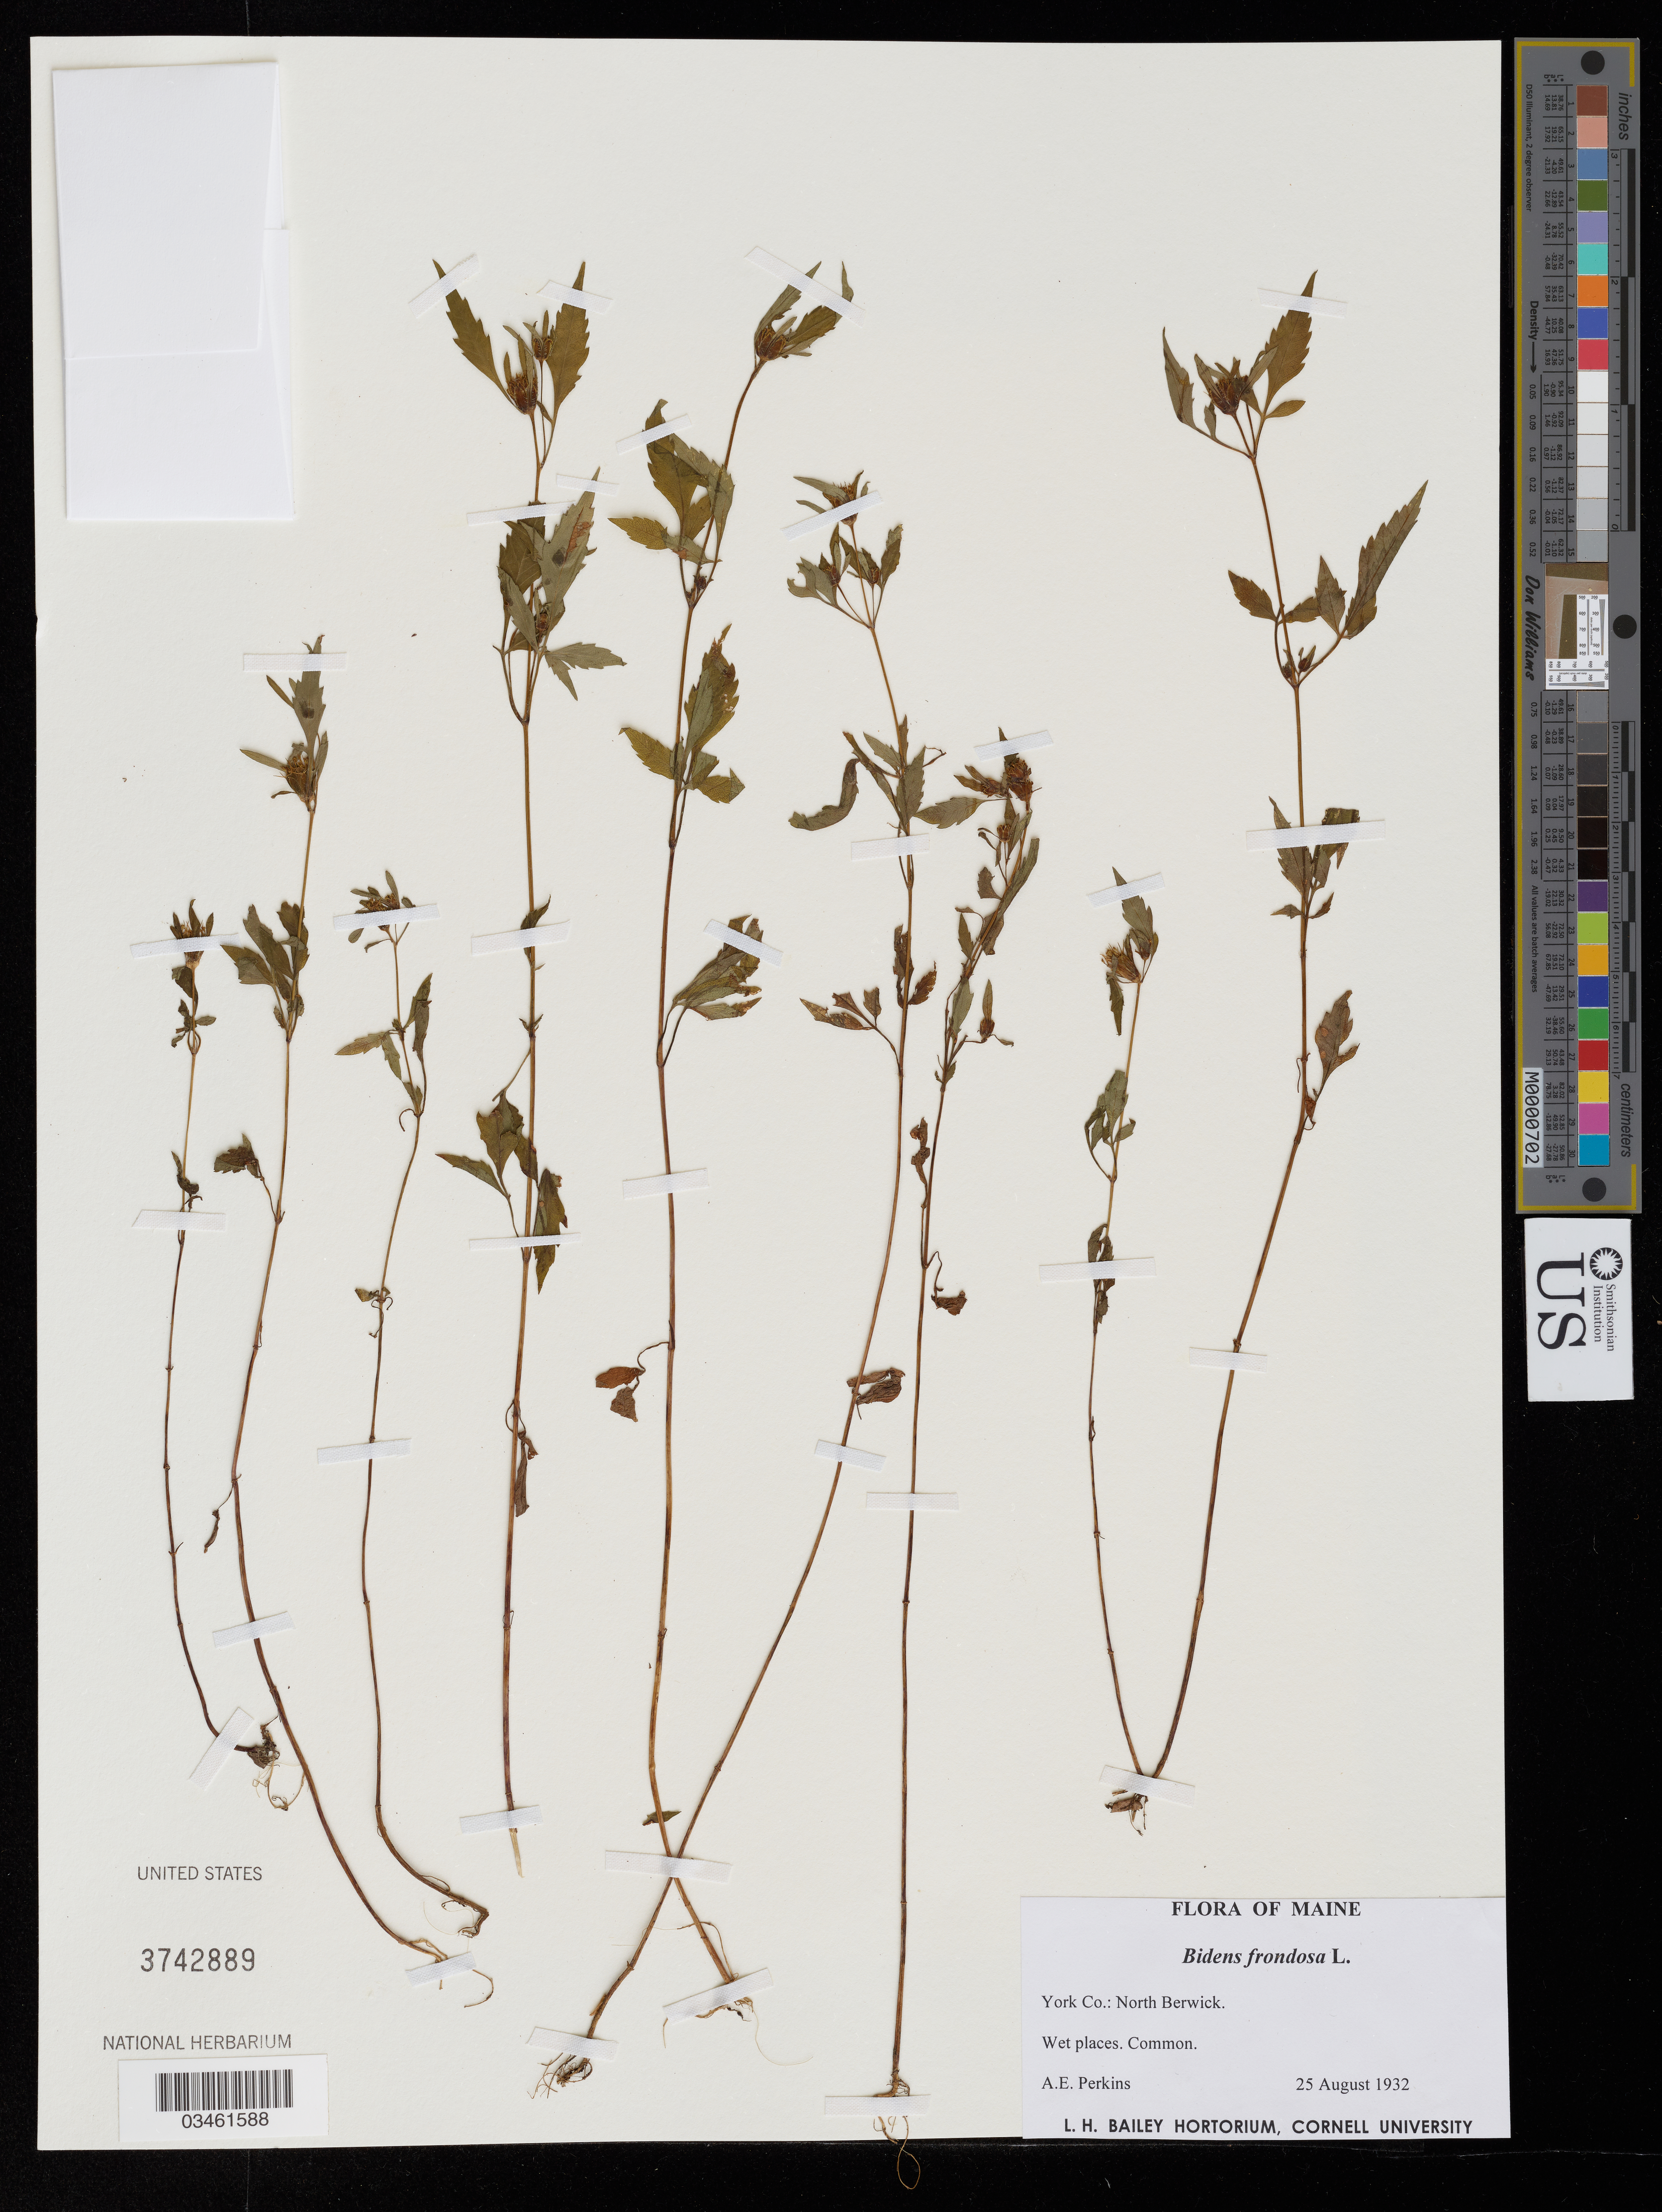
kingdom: Plantae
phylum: Tracheophyta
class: Magnoliopsida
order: Asterales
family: Asteraceae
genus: Bidens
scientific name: Bidens frondosa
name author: L.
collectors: A. E. Perkins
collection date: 1932-08-25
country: United States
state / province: Maine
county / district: York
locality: York Co.: North Berwick.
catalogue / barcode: US 3742889